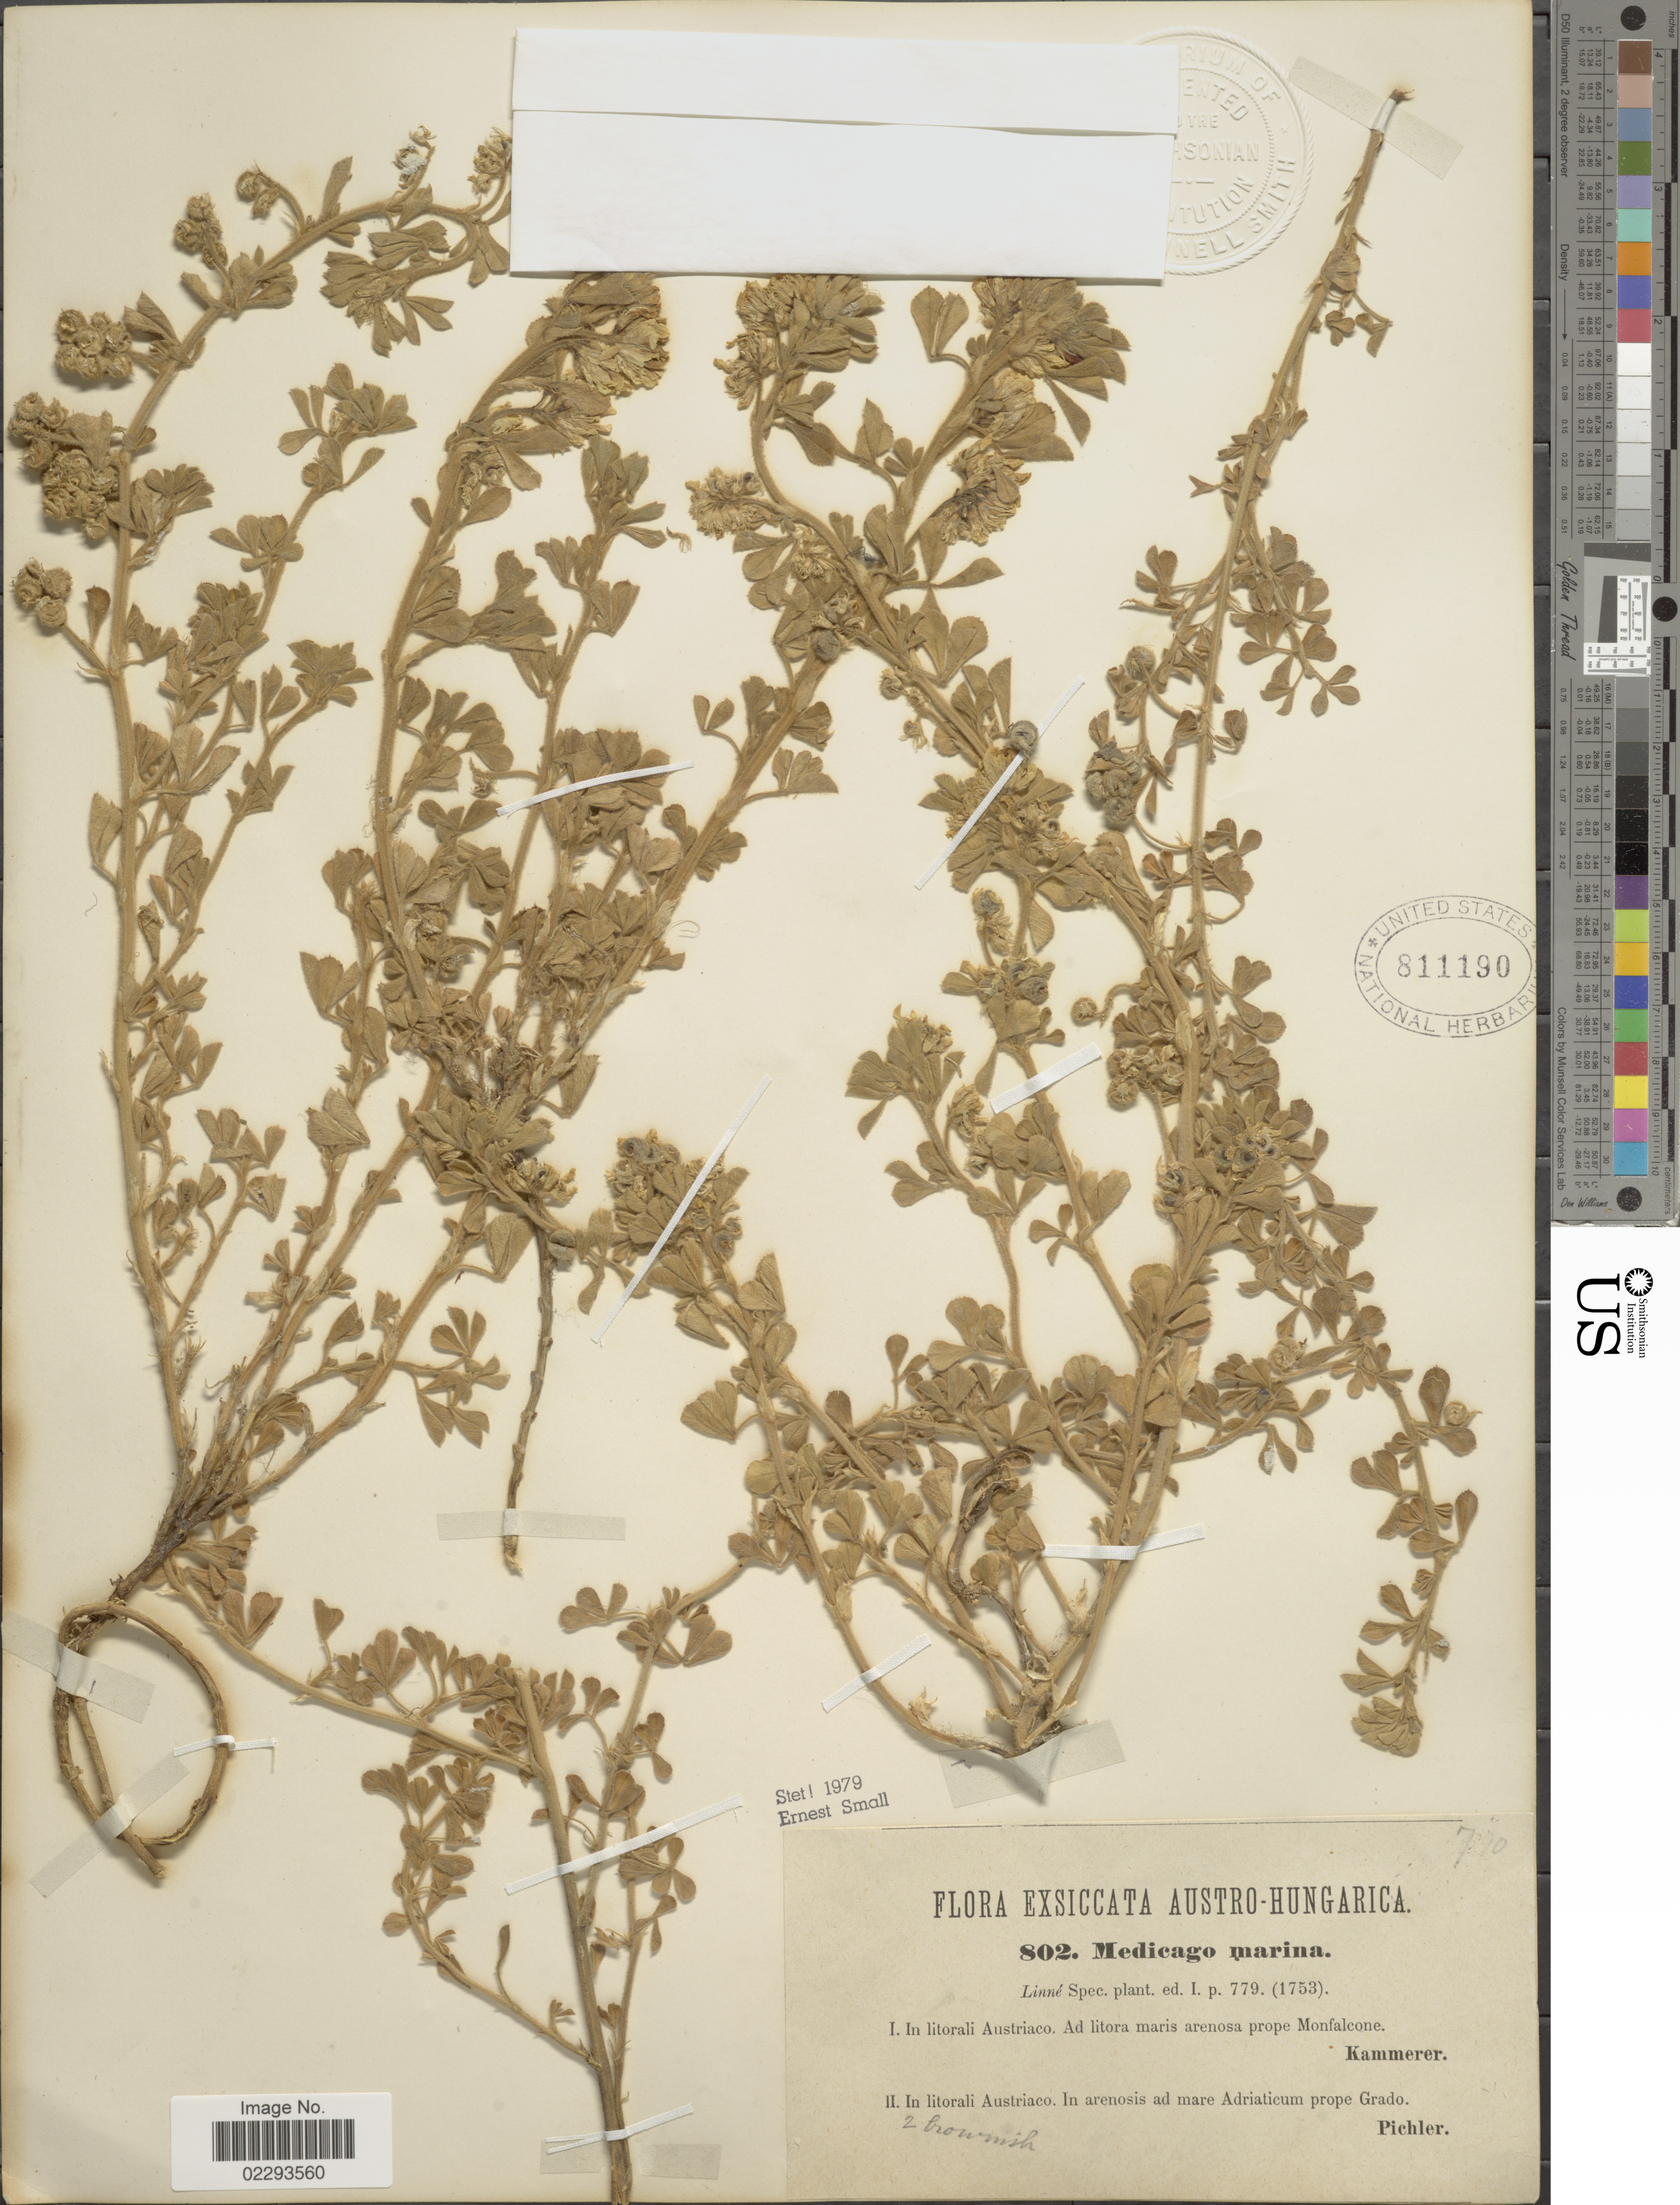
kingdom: Plantae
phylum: Tracheophyta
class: Magnoliopsida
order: Fabales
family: Fabaceae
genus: Medicago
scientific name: Medicago marina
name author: L.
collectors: -. Kammerer & Pichler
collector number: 802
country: Italy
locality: Austro-Hungarica, in litorali Austriaco, ad litora maris arenosa prope Monfalcone, in litorali Austriaco, in arenosis ad mare Adriaticum prope Grado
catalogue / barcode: US 811190